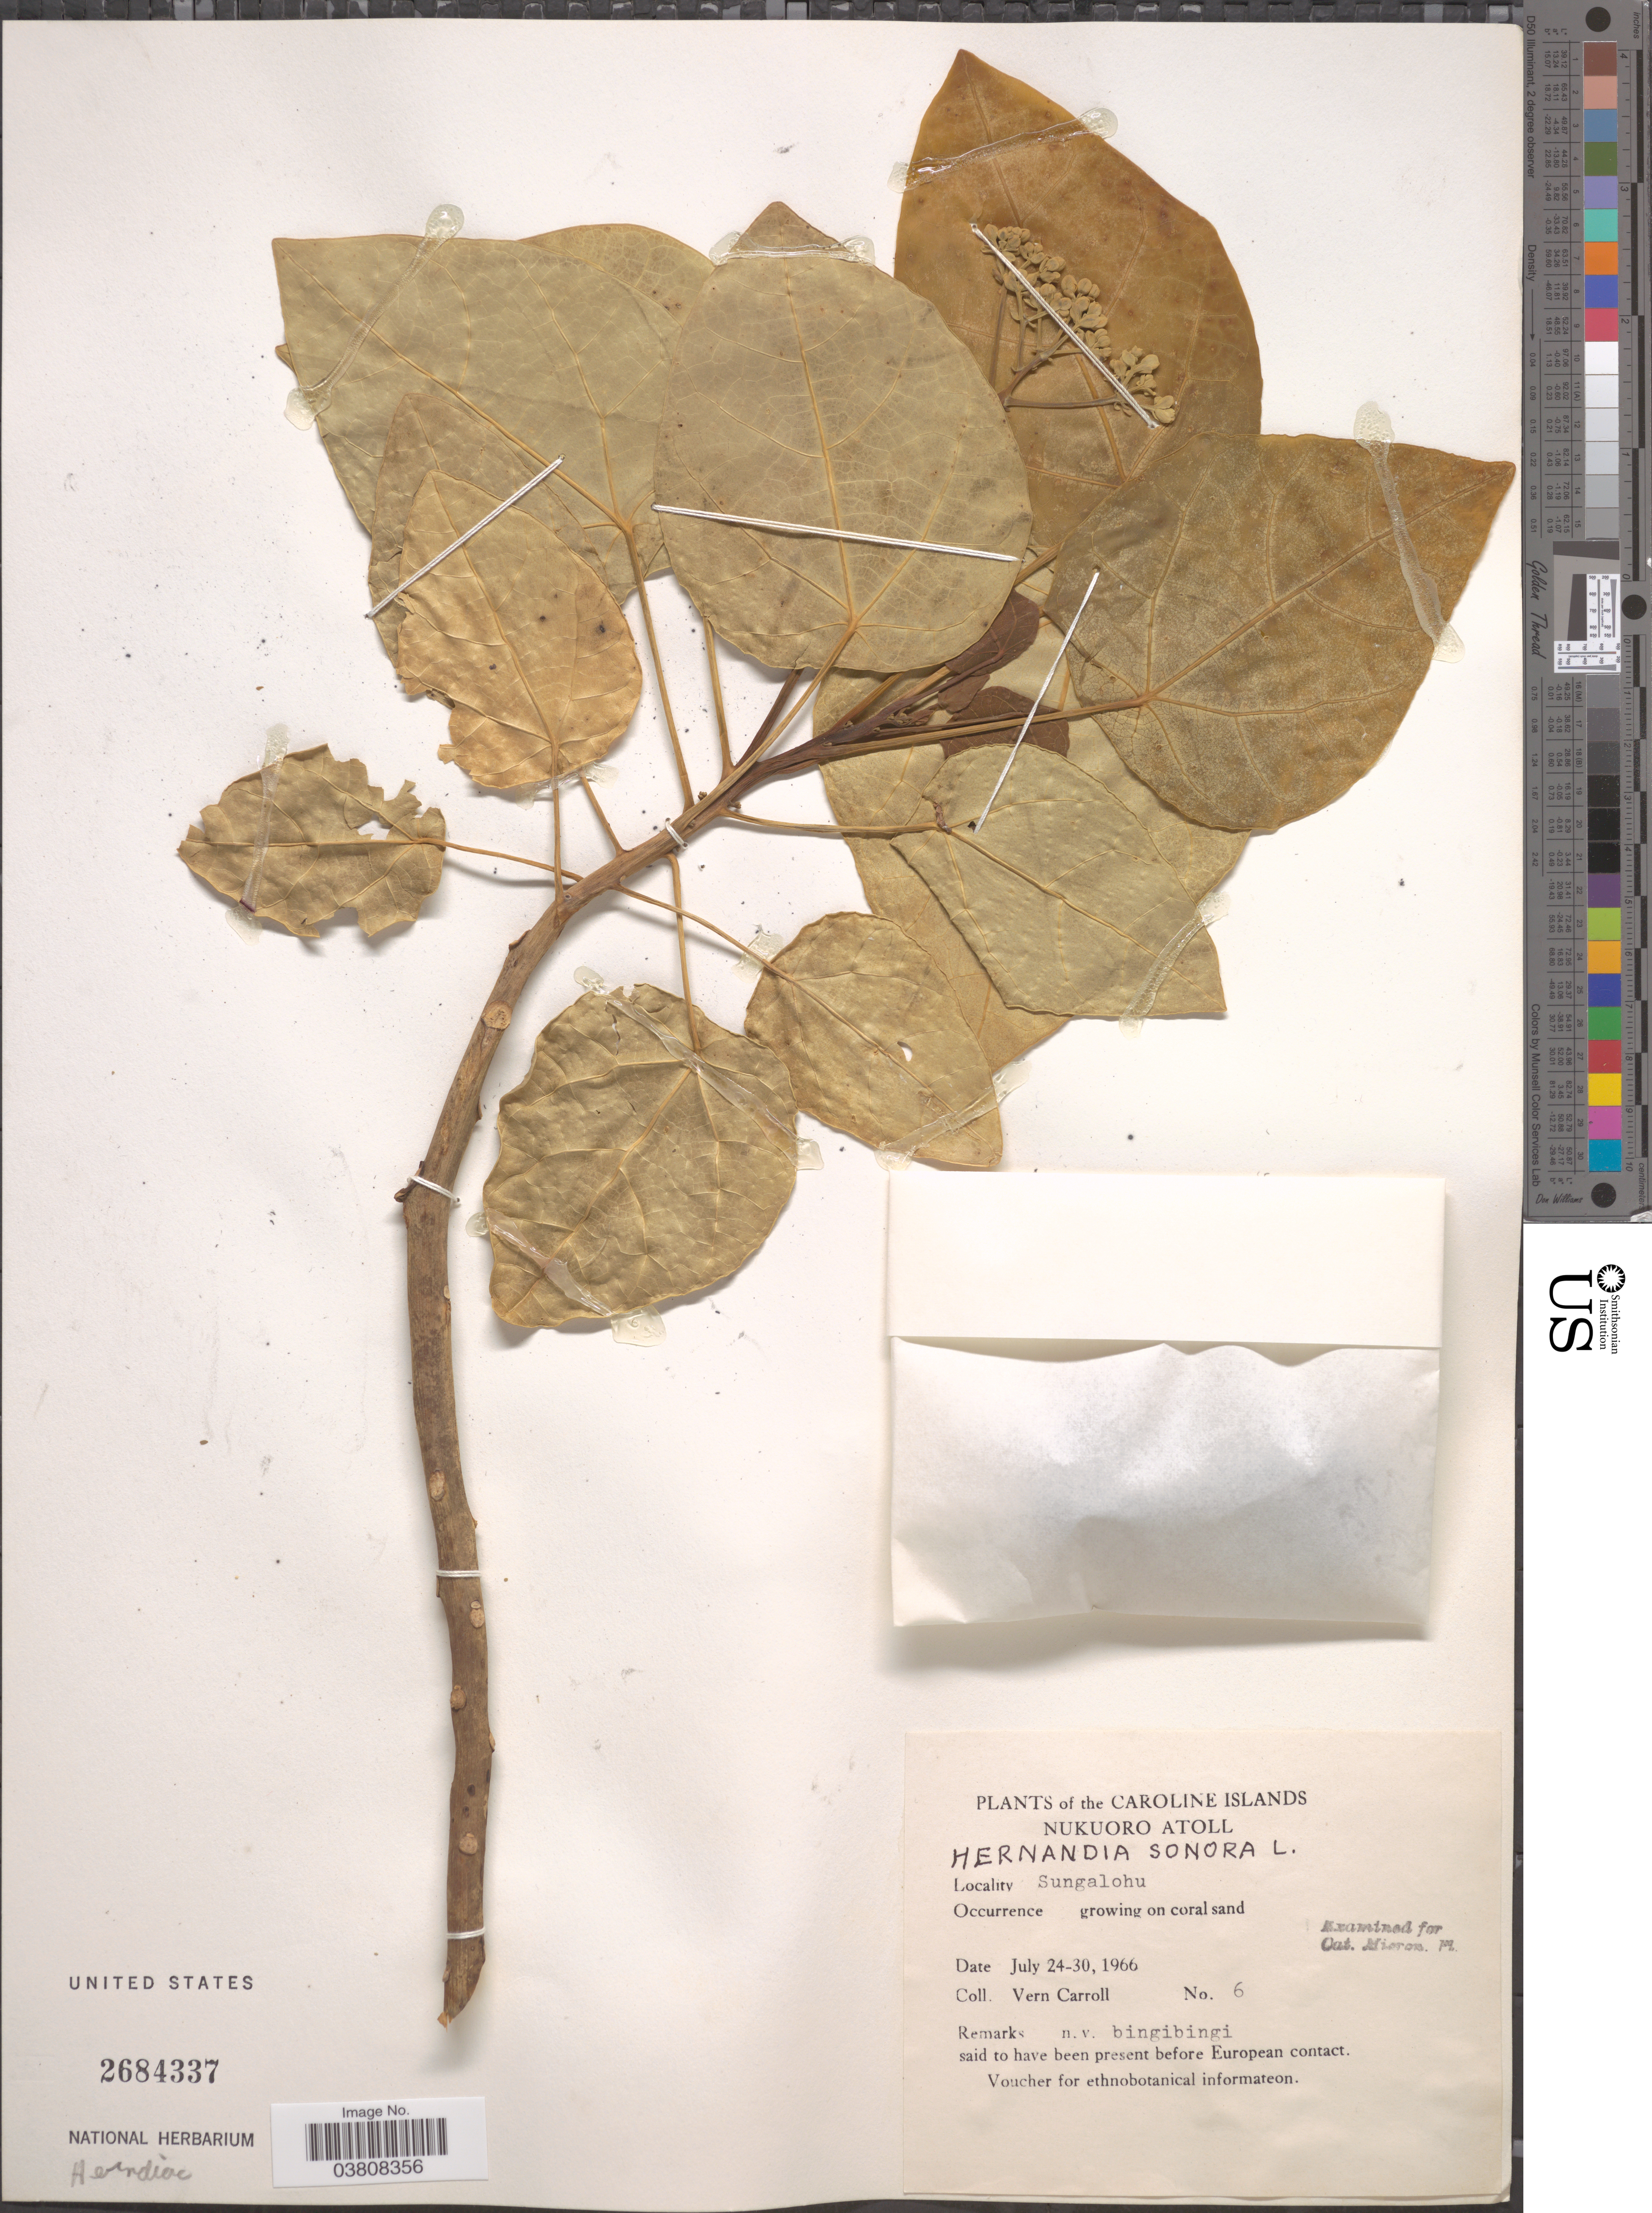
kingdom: Plantae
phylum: Tracheophyta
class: Magnoliopsida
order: Laurales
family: Hernandiaceae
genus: Hernandia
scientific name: Hernandia nymphaeifolia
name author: (C. Presl) Kubitzki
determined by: Strong, Mark T., (BOT), Smithsonian Institution - National Museum of Natural History (UNITED STATES)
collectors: V. Carroll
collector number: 6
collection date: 1966-07-24/1966-07-30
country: Micronesia, Federated States of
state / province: Pohnpei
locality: Caroline Islands. Nukuoro Atoll. Sungalohu. On coral sand.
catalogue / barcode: US 2684337